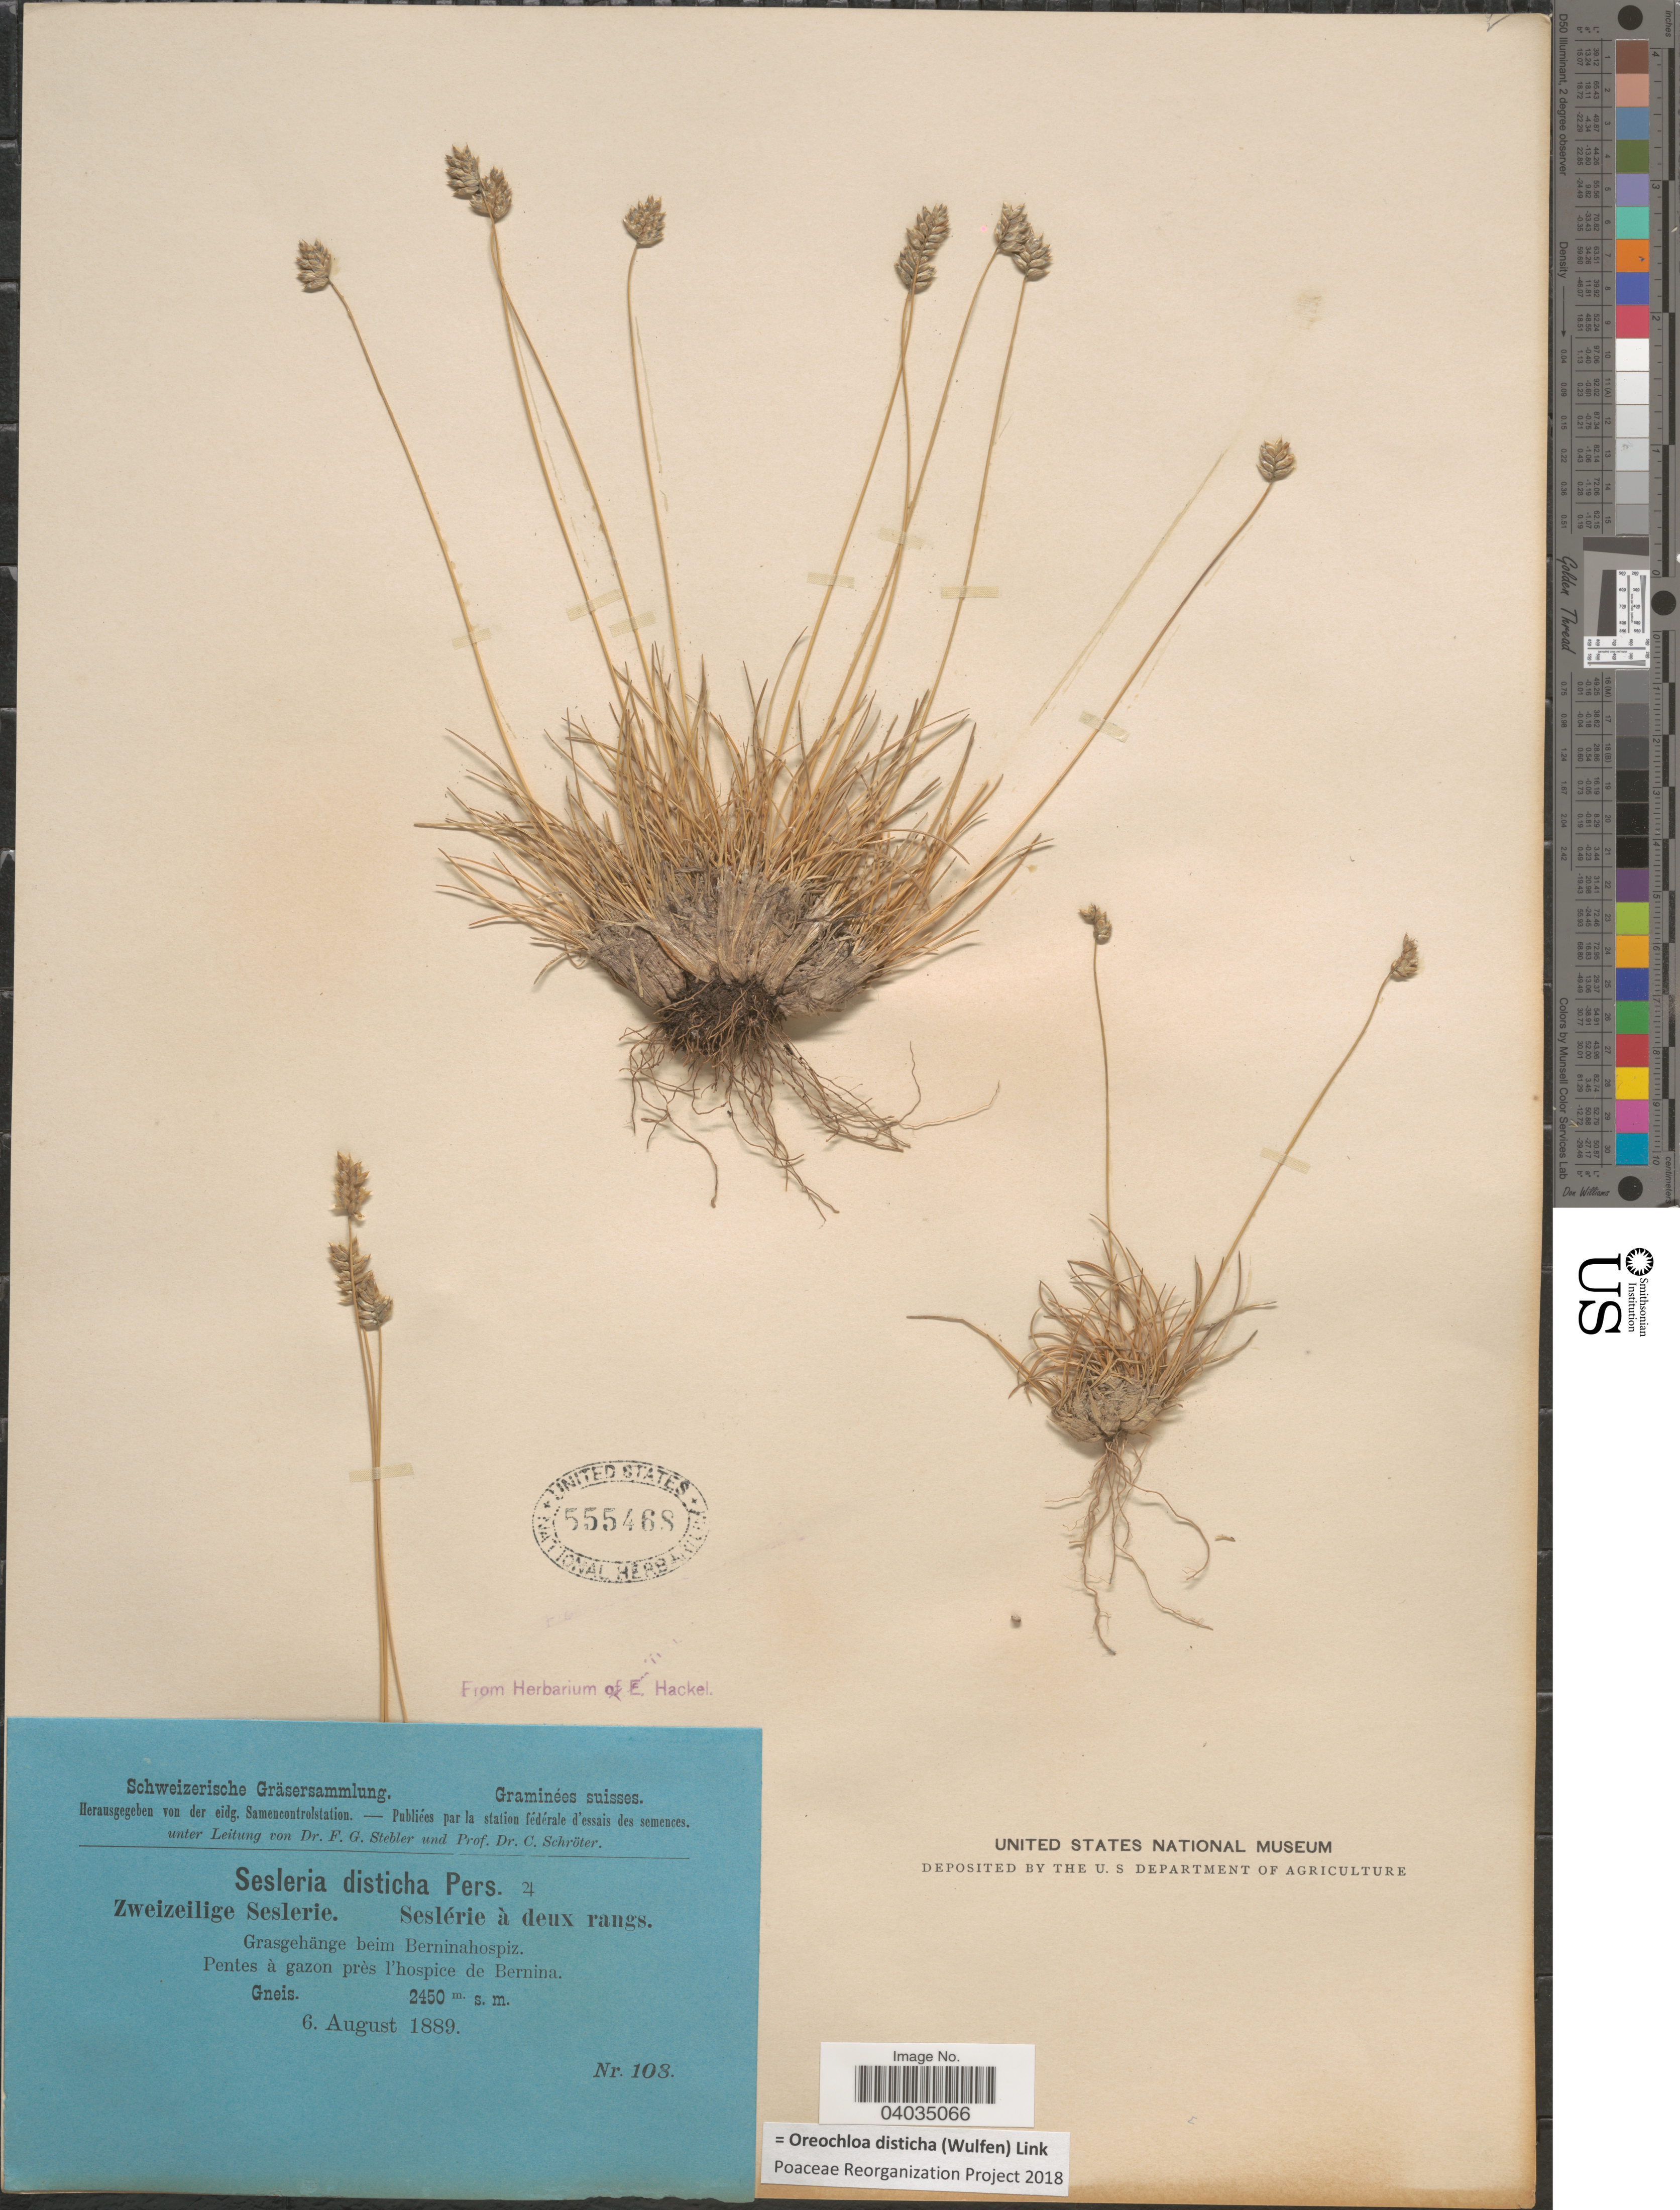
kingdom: Plantae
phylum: Tracheophyta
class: Liliopsida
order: Poales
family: Poaceae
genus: Oreochloa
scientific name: Oreochloa disticha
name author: (Wulfen) Link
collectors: Stebler, F.G. & Schröter, C.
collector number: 103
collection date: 1889-08-06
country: Switzerland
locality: Suisses. Grasgehänge beim Berninahospiz. Pentes à gazon près l'hospice de Bernina. Gneis.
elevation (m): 2450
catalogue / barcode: US 555468